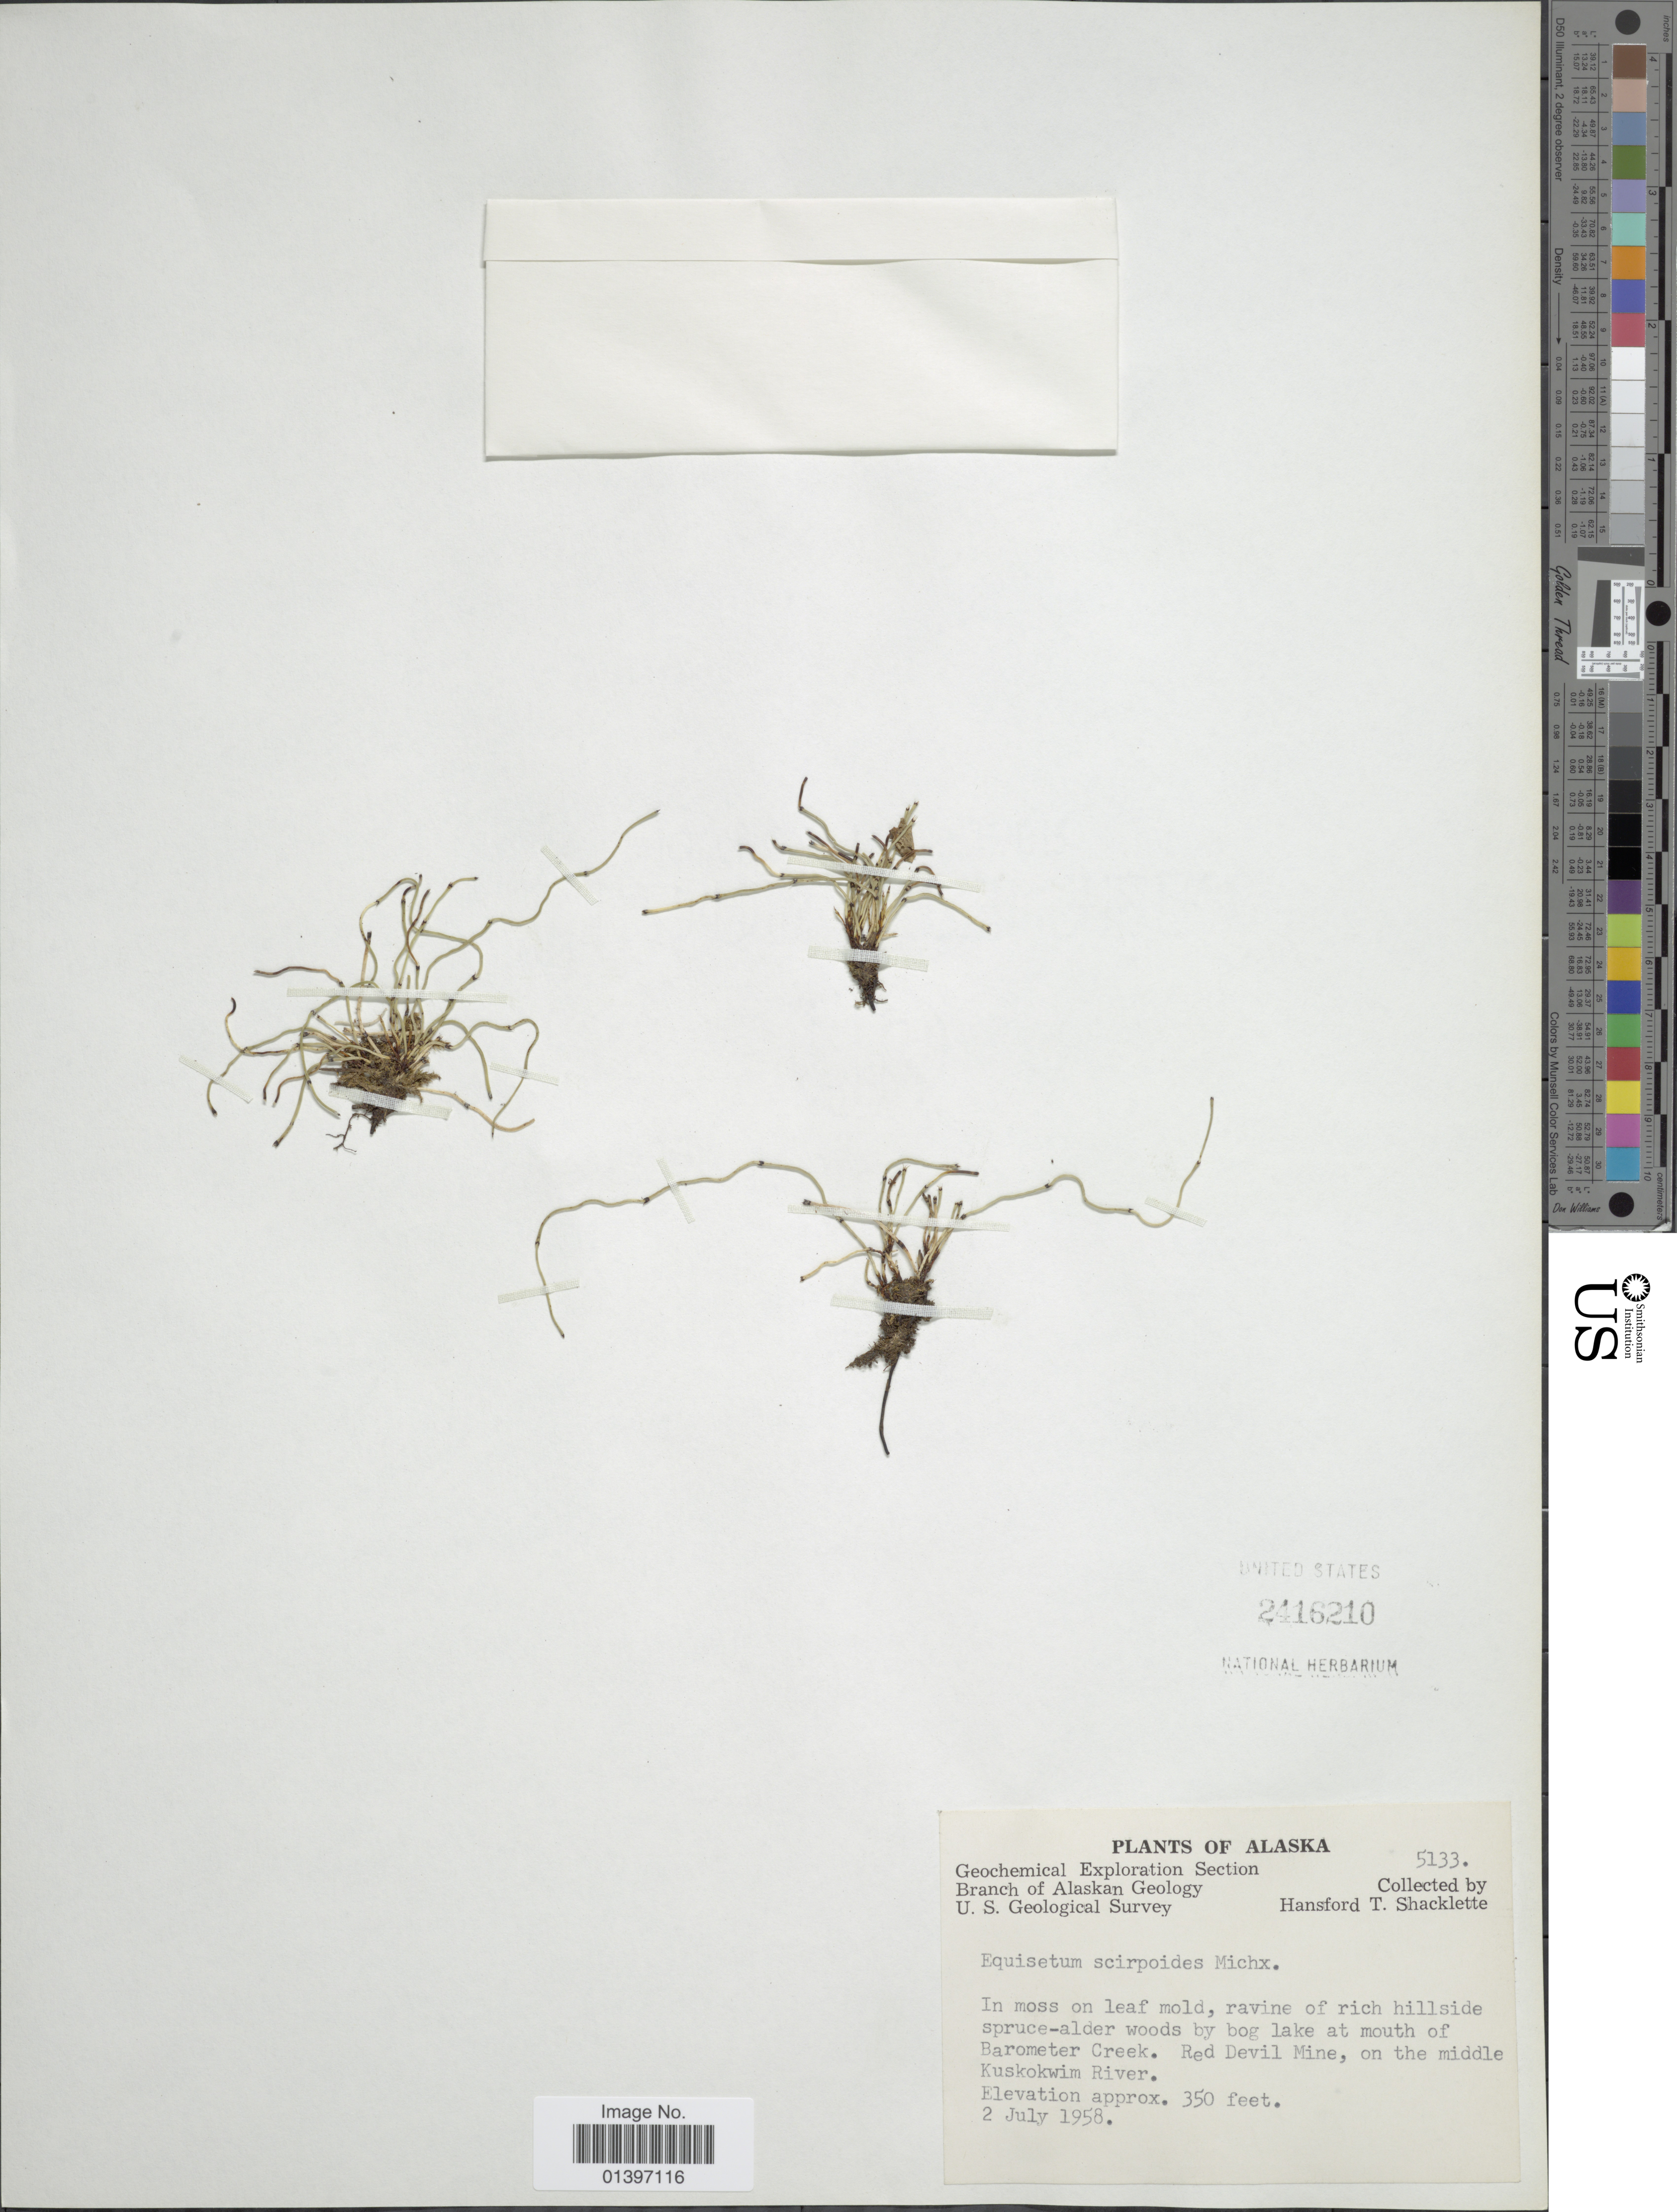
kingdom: Plantae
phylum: Tracheophyta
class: Polypodiopsida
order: Equisetales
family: Equisetaceae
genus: Equisetum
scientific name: Equisetum scirpoides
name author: Michx.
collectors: H. Shacklette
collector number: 5133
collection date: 1958-07-02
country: United States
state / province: Alaska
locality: In moss on leaf mold, ravine of rich hillside spruce-alder woods by bog lake at mouth of barometer Creek, red Devil Mine, on the middle Kuskokowim River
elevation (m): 107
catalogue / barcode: US 2416210